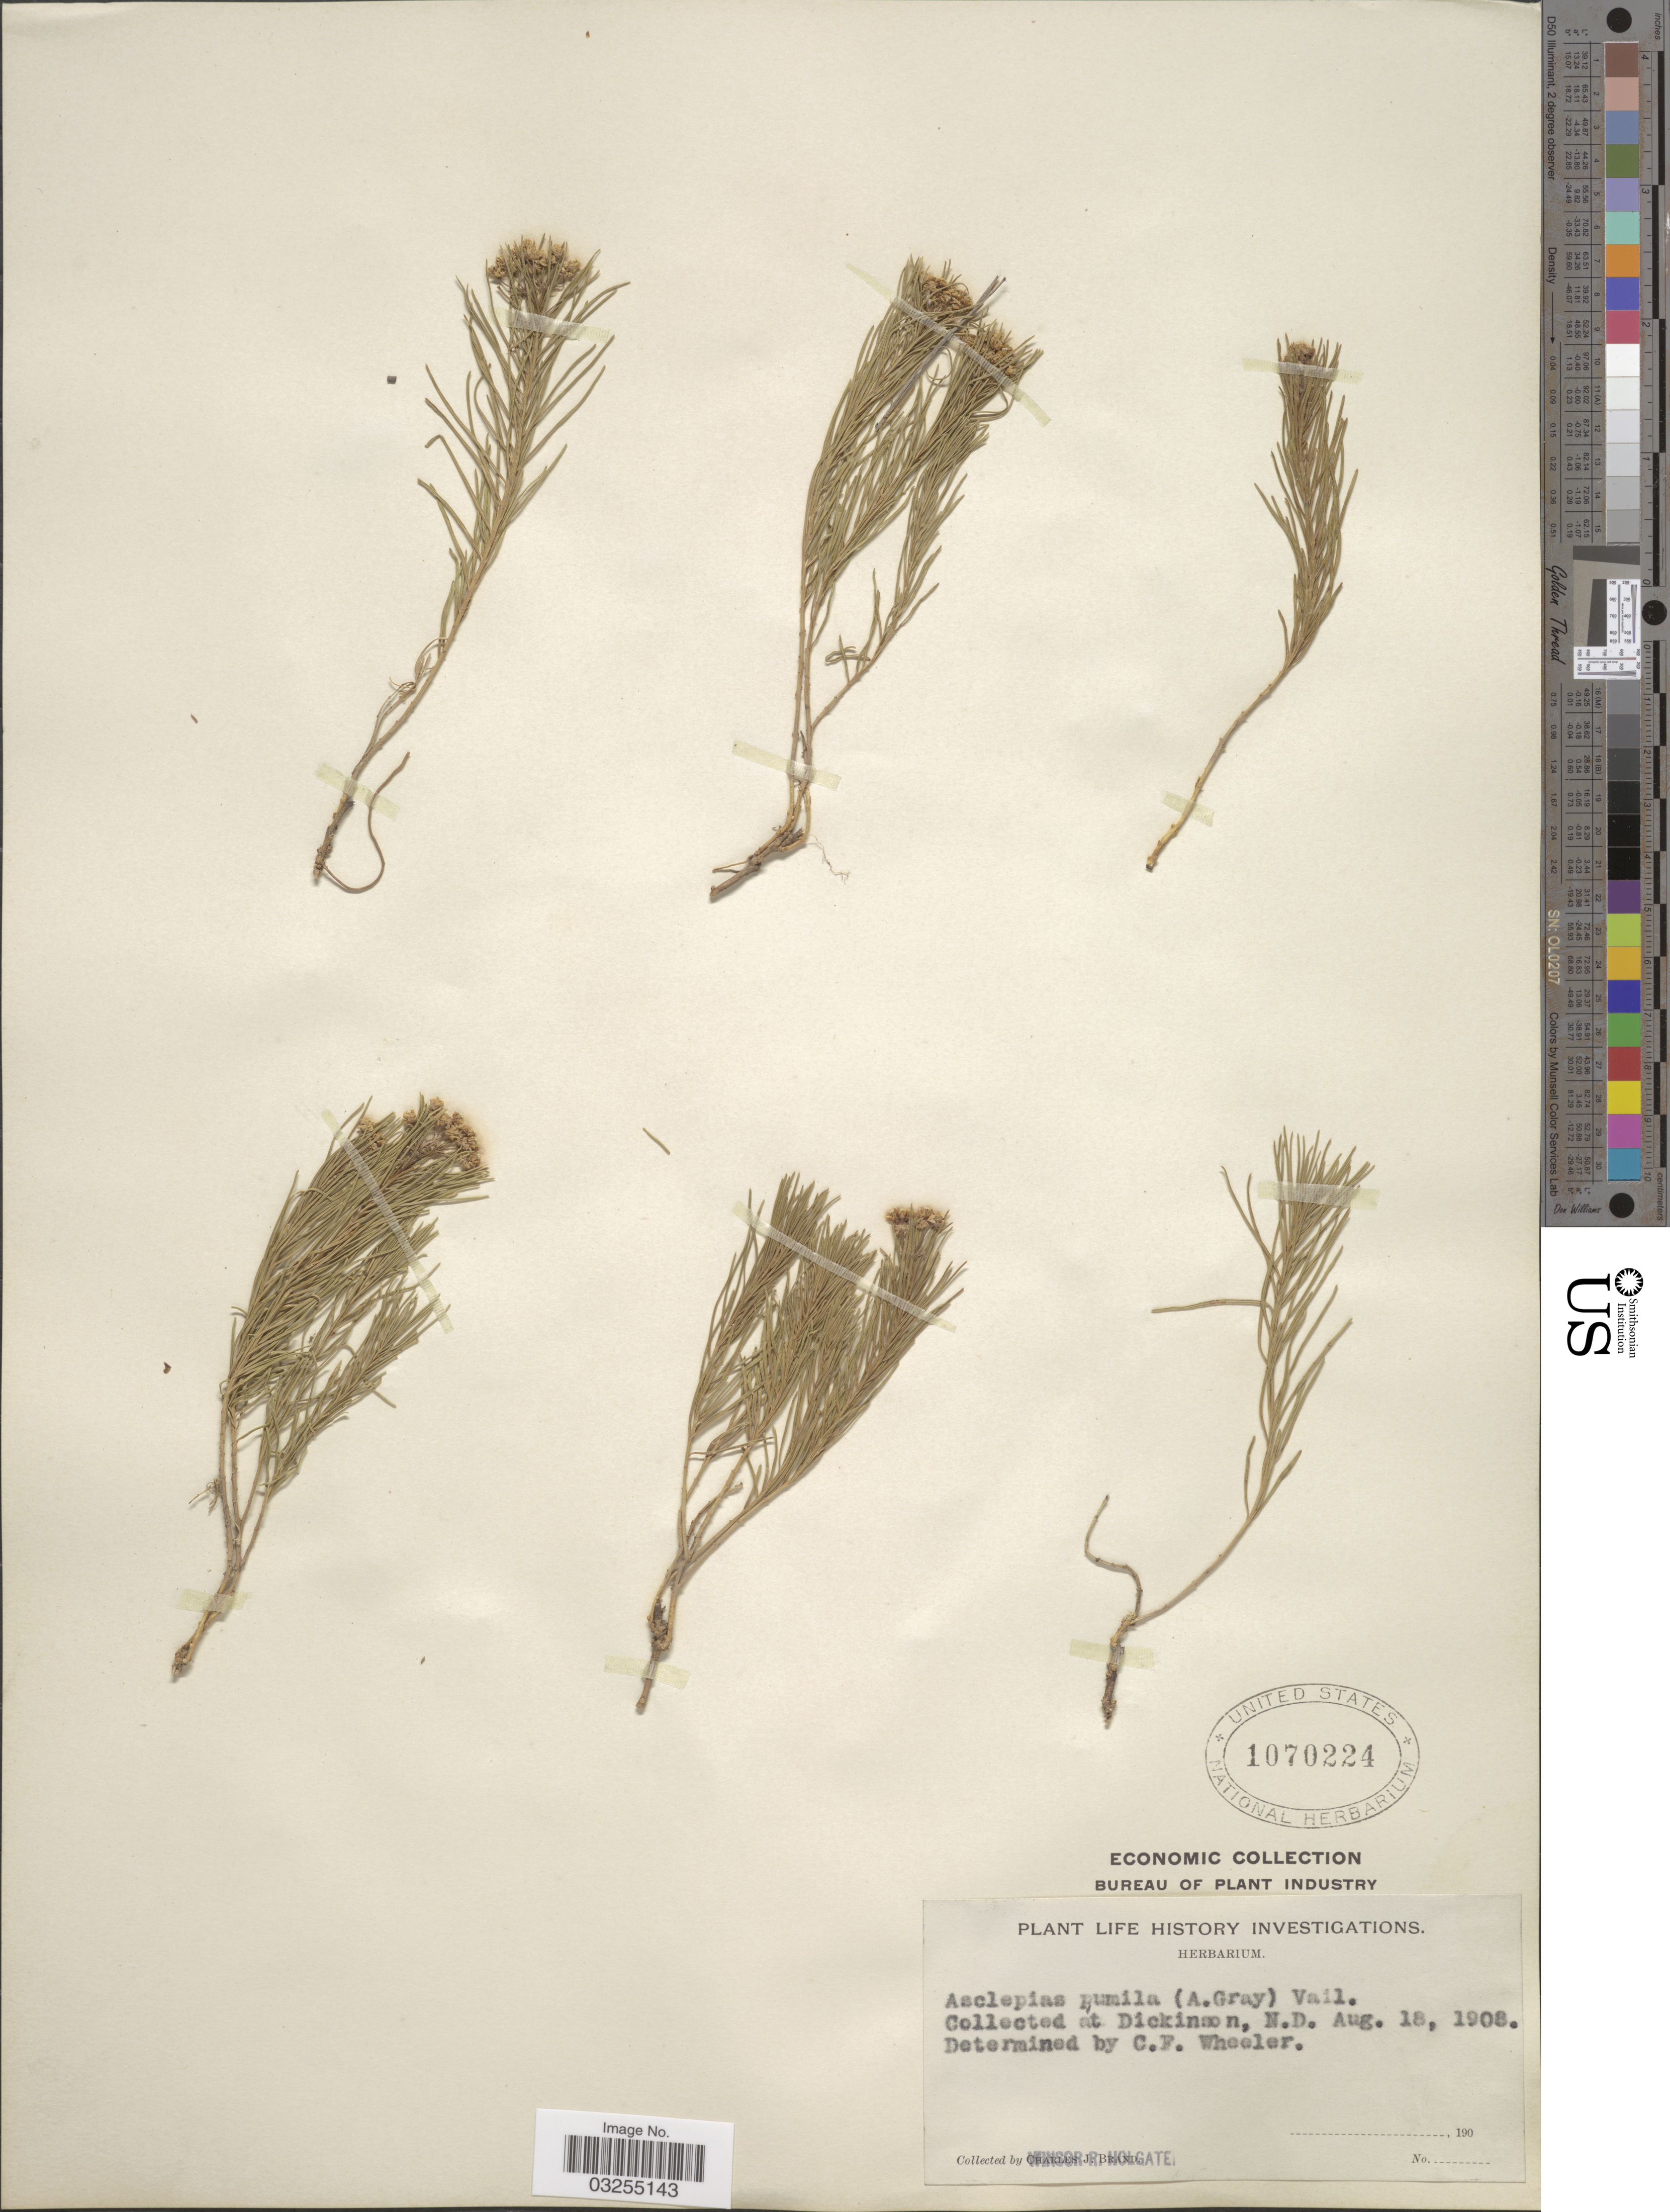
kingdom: Plantae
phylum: Tracheophyta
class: Magnoliopsida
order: Gentianales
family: Apocynaceae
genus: Asclepias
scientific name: Asclepias pumila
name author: (A. Gray) Vail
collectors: C. J. Brand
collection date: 1908-08-18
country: United States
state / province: North Dakota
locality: Dickinson, N. D.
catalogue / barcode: US 1070224